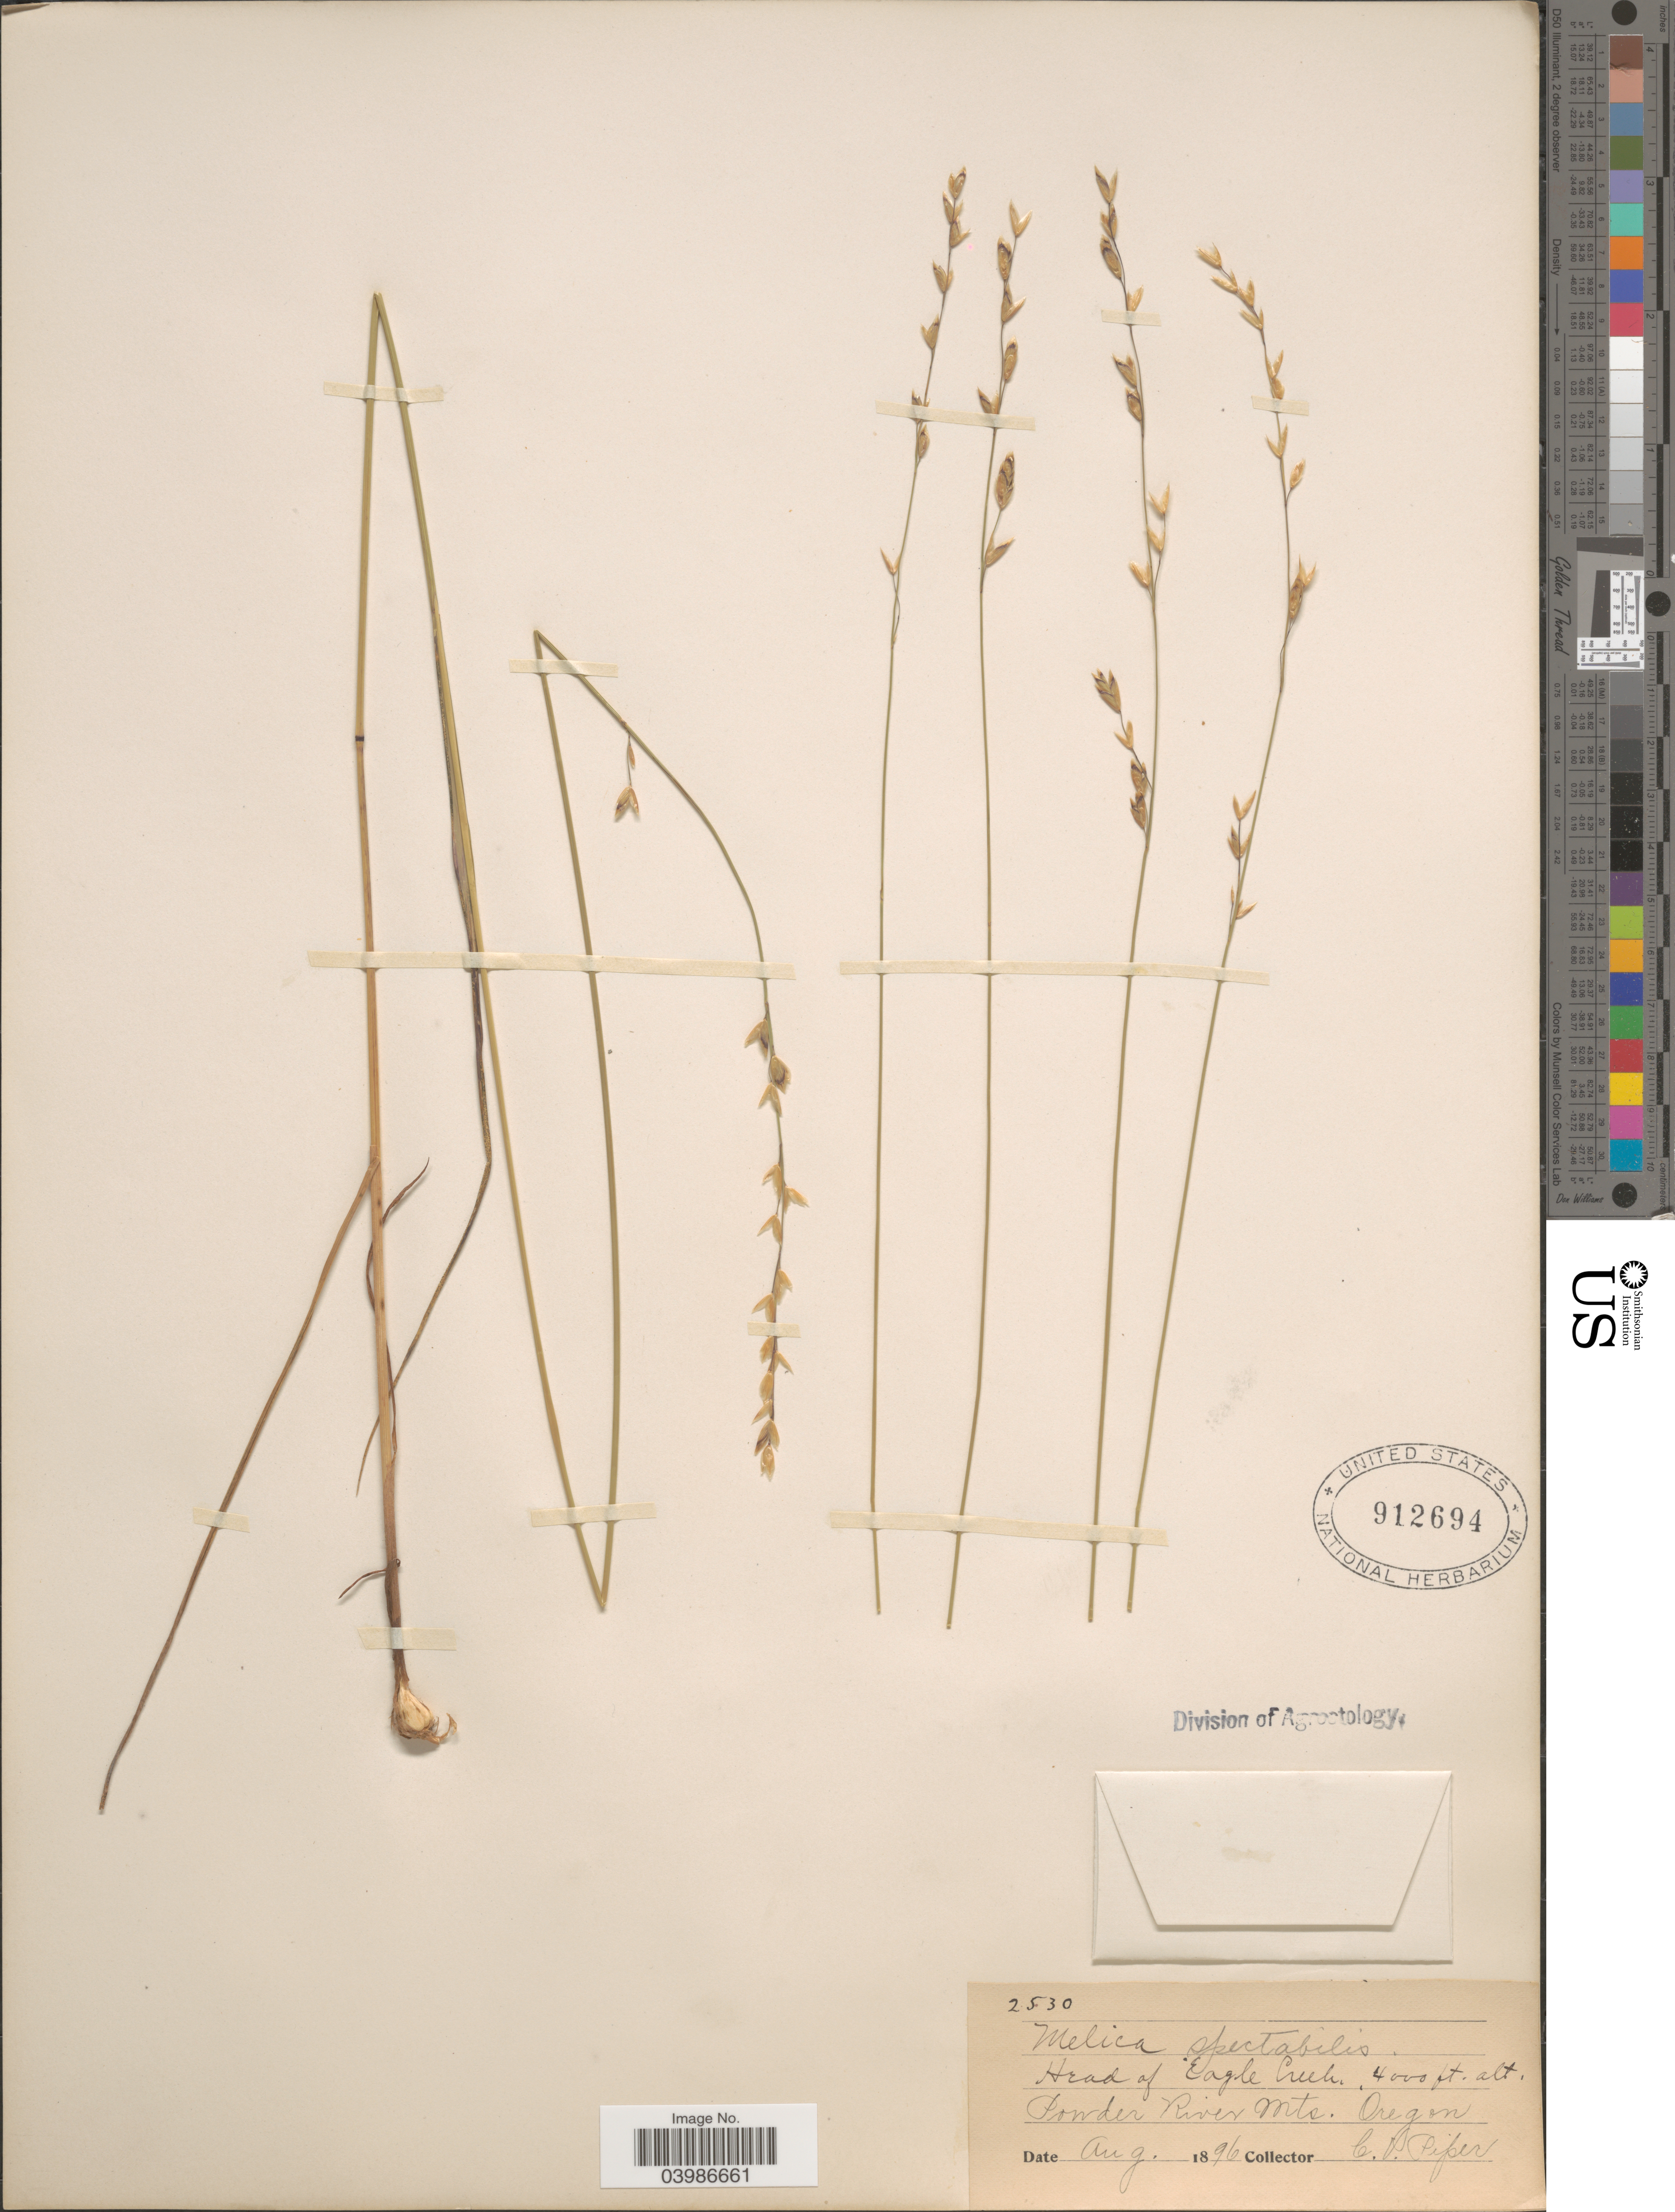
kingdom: Plantae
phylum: Tracheophyta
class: Liliopsida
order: Poales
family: Poaceae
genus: Melica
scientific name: Melica spectabilis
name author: Scribn.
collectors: C. V. Piper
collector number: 2530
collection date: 1896-08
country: United States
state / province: Oregon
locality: Head of Eagle Creek. Powder River Mts.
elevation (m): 1219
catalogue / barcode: US 912694